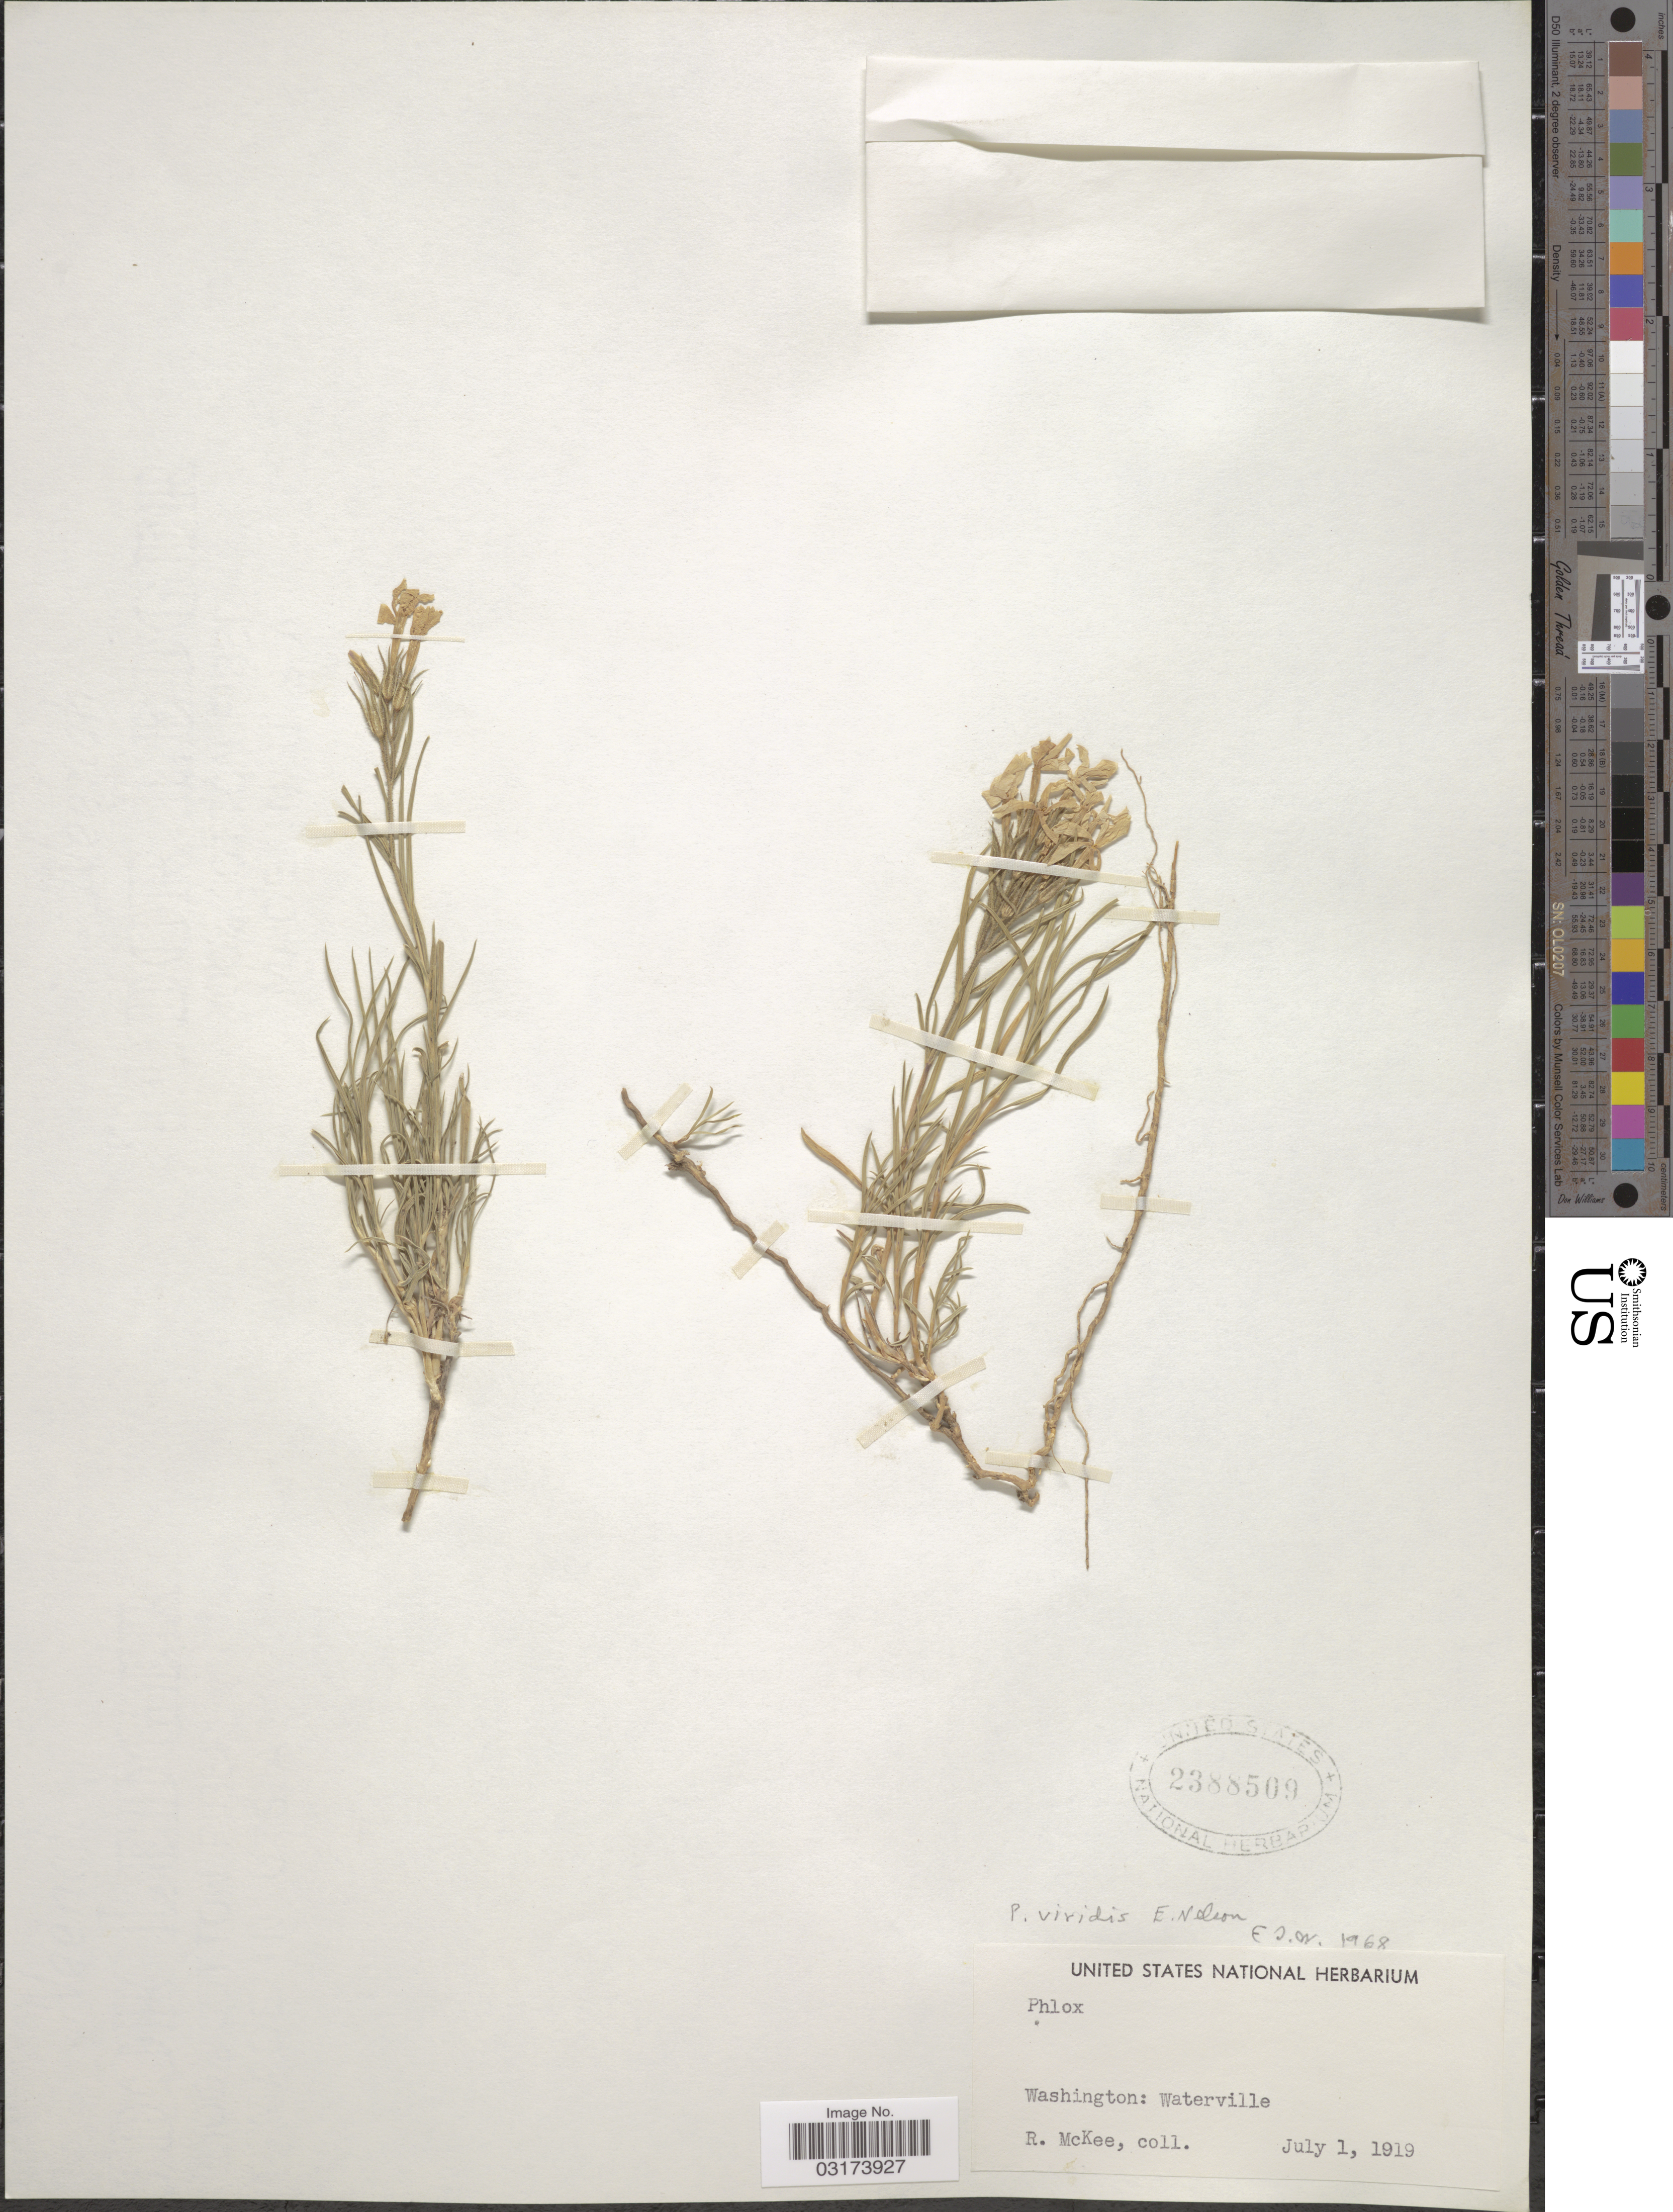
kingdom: Plantae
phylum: Tracheophyta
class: Magnoliopsida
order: Ericales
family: Polemoniaceae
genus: Phlox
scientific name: Phlox longifolia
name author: Nutt.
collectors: R. Mckee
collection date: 1919-07-01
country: United States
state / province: Washington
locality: Waterville.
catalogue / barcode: US 2388509